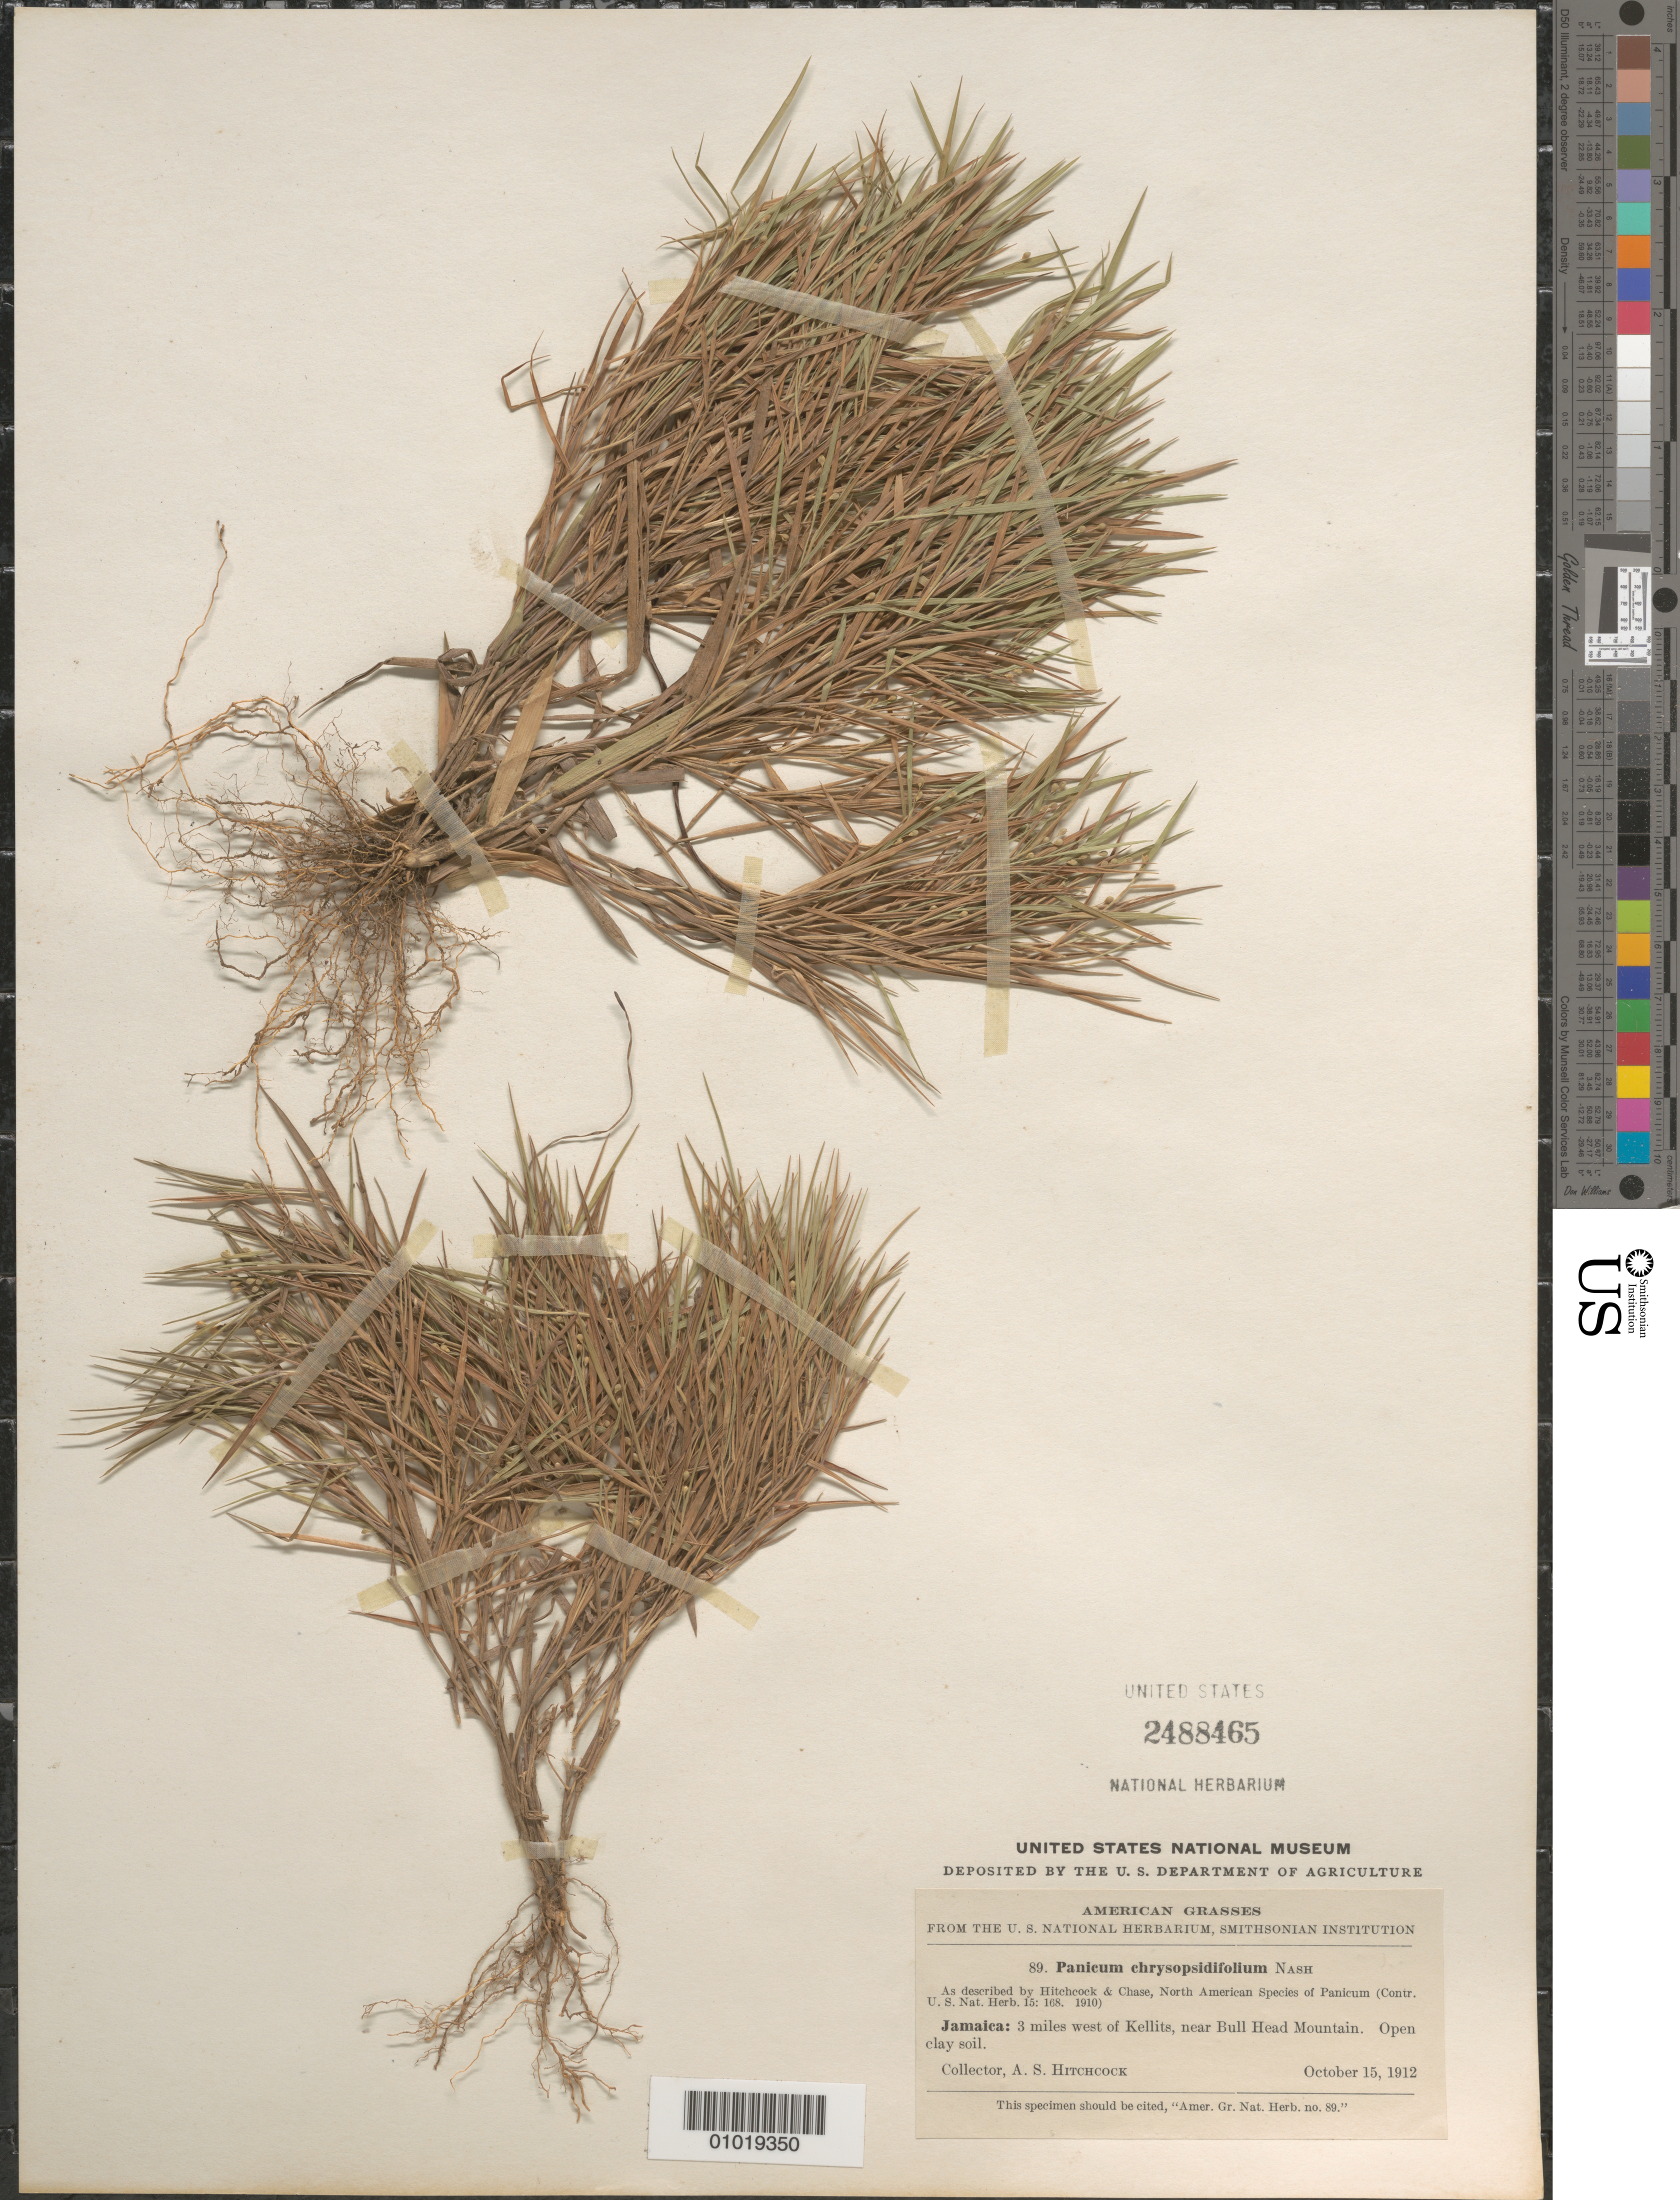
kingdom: Plantae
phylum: Tracheophyta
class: Liliopsida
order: Poales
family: Poaceae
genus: Panicum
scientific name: Panicum chrysopsidifolium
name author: Nash ex Small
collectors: A. S. Hitchcock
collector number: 89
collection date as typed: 15 Oct 1912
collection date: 1912-10-15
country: Jamaica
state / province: Clarendon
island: Jamaica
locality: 3 m W of Kellits near Bull Head Mtn.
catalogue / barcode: US 2488465